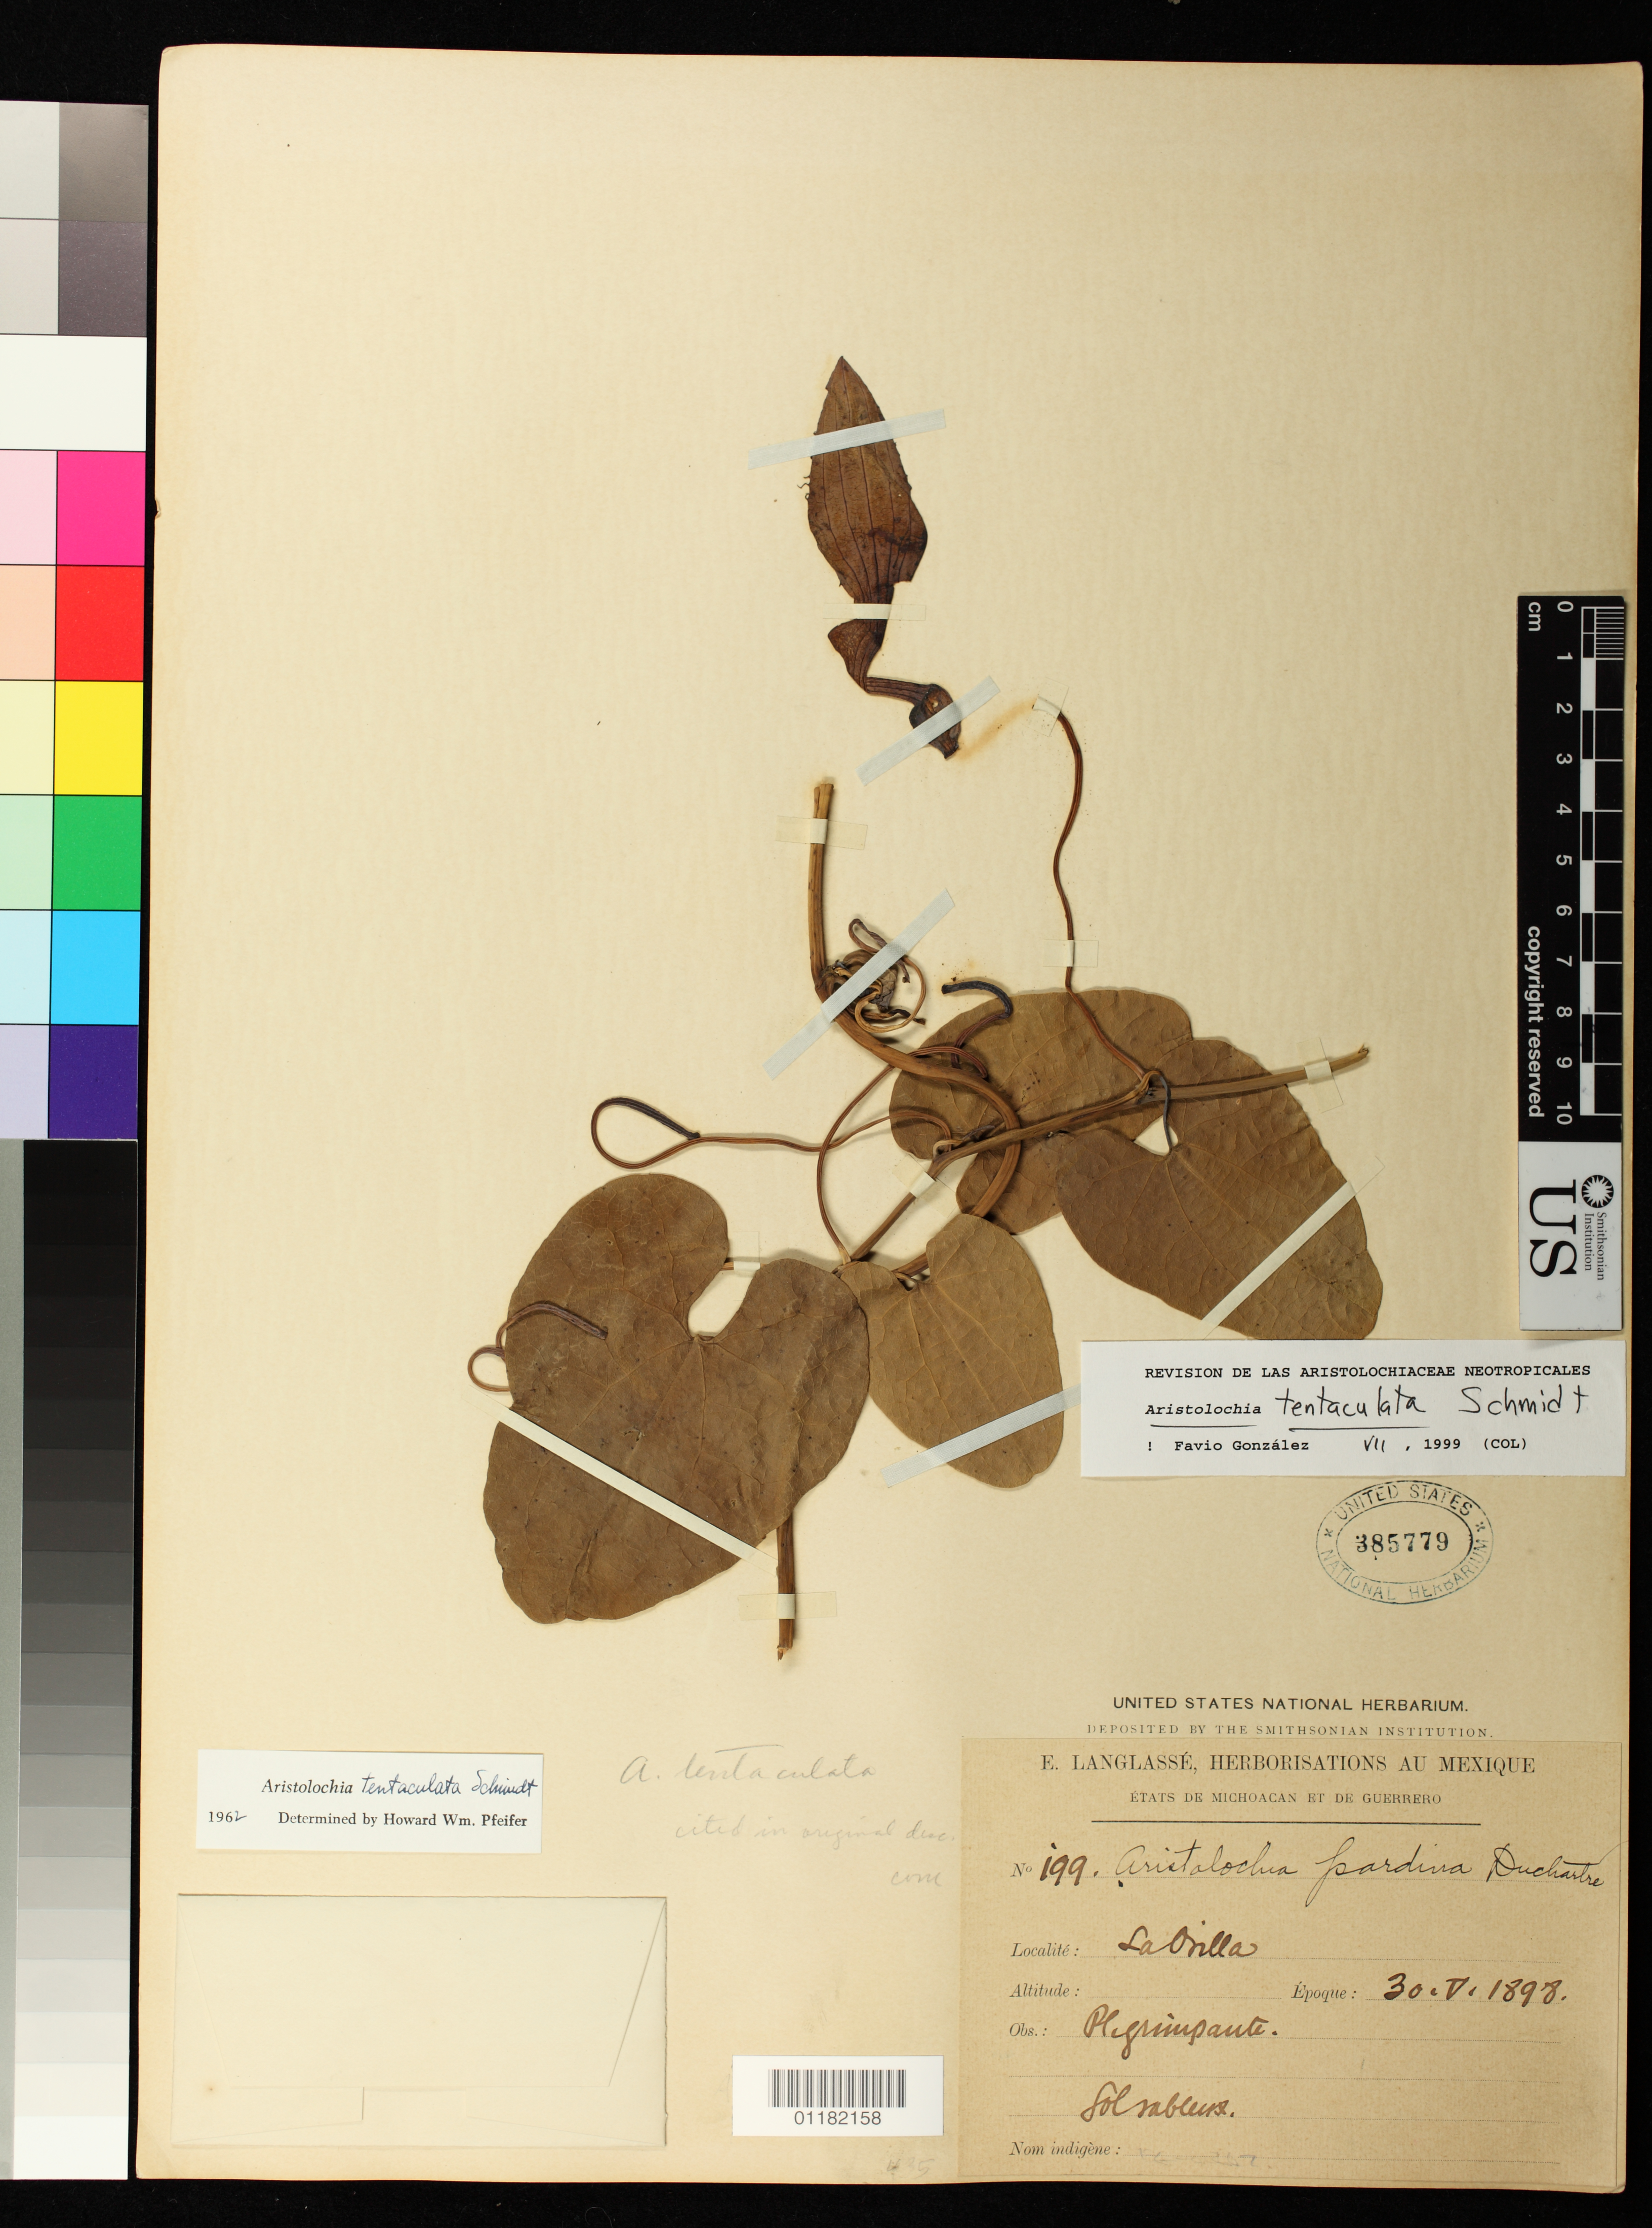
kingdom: Plantae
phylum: Tracheophyta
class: Magnoliopsida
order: Piperales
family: Aristolochiaceae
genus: Aristolochia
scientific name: Aristolochia tentaculata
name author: O.C. Schmidt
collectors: E. Langlassé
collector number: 199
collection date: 1898-05-30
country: Mexico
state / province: Michoacán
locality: La Orilla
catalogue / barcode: US 385779